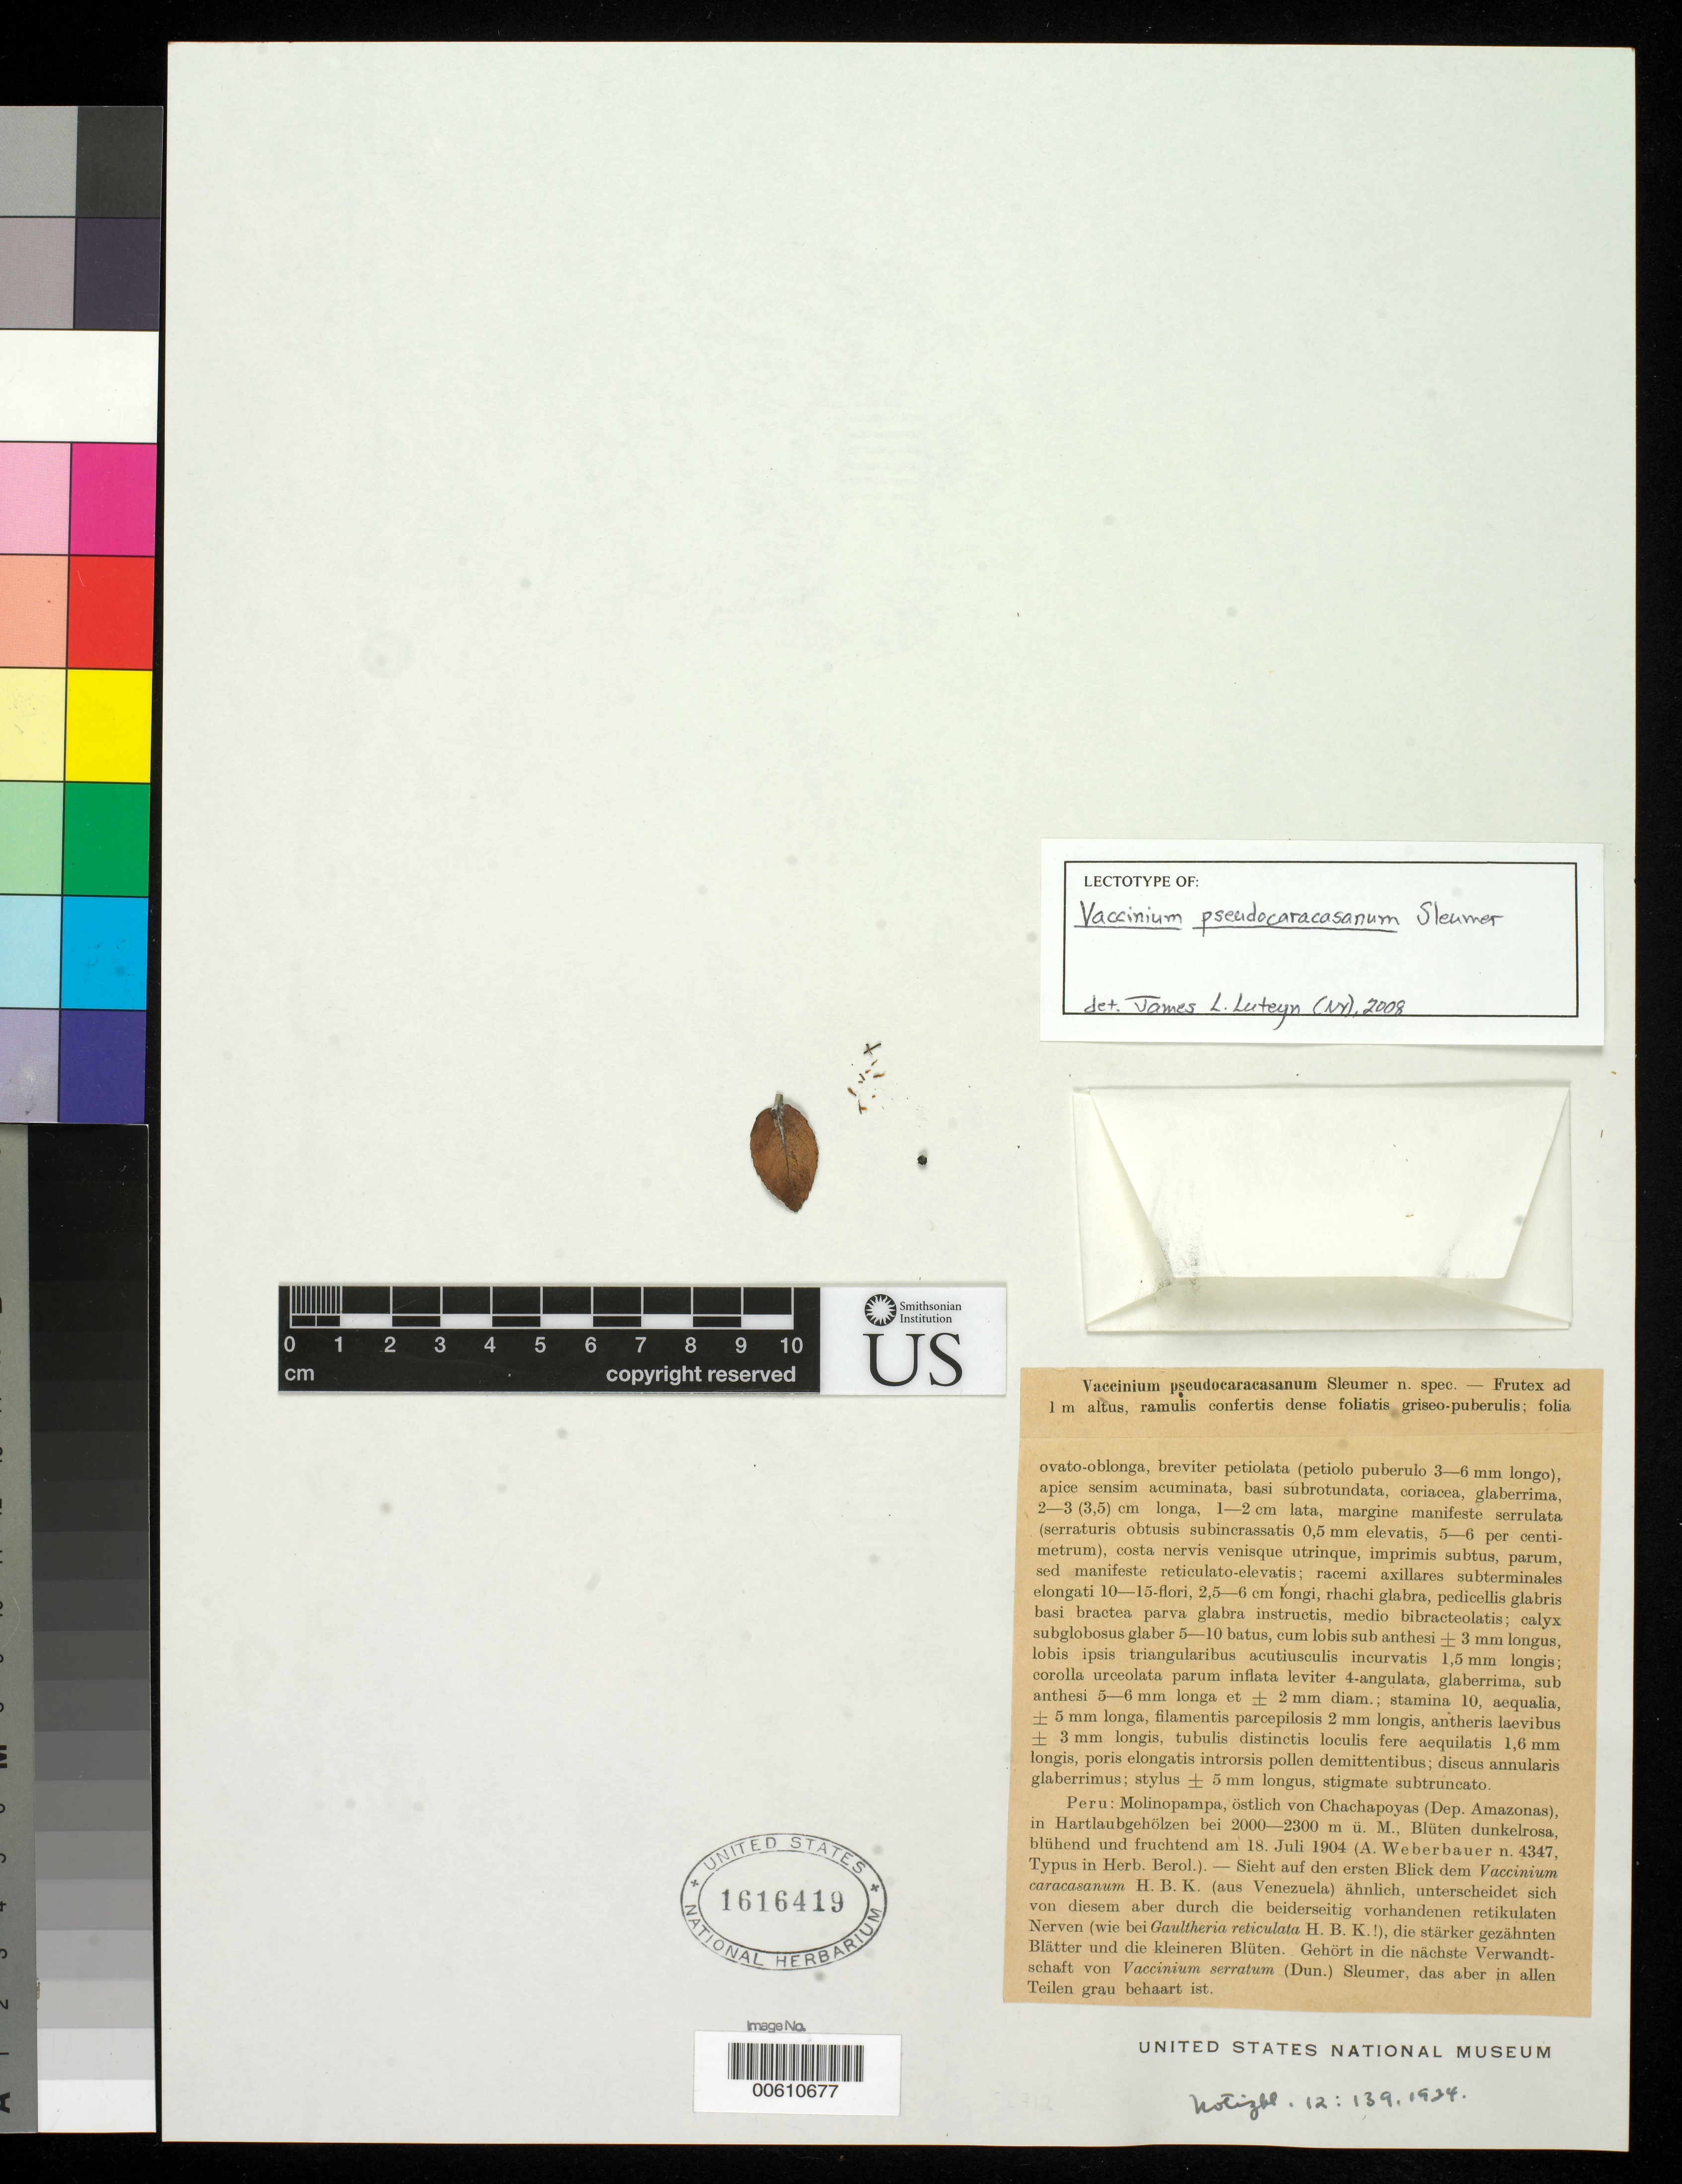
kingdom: Plantae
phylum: Tracheophyta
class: Magnoliopsida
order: Ericales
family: Ericaceae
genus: Vaccinium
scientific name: Vaccinium pseudocaracasanum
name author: Sleumer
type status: Type Collection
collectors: A. Weberbauer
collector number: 4347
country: Peru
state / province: Amazonas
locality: Molinopampa, östlich von Chachapoyas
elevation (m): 2000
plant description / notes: Fragmentary material of type specimen ex herb. Berlin, annotated as "lectotype" by J.L. Luteyn (2008, 2018), lectotypification apparently ined.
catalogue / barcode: US 1616419